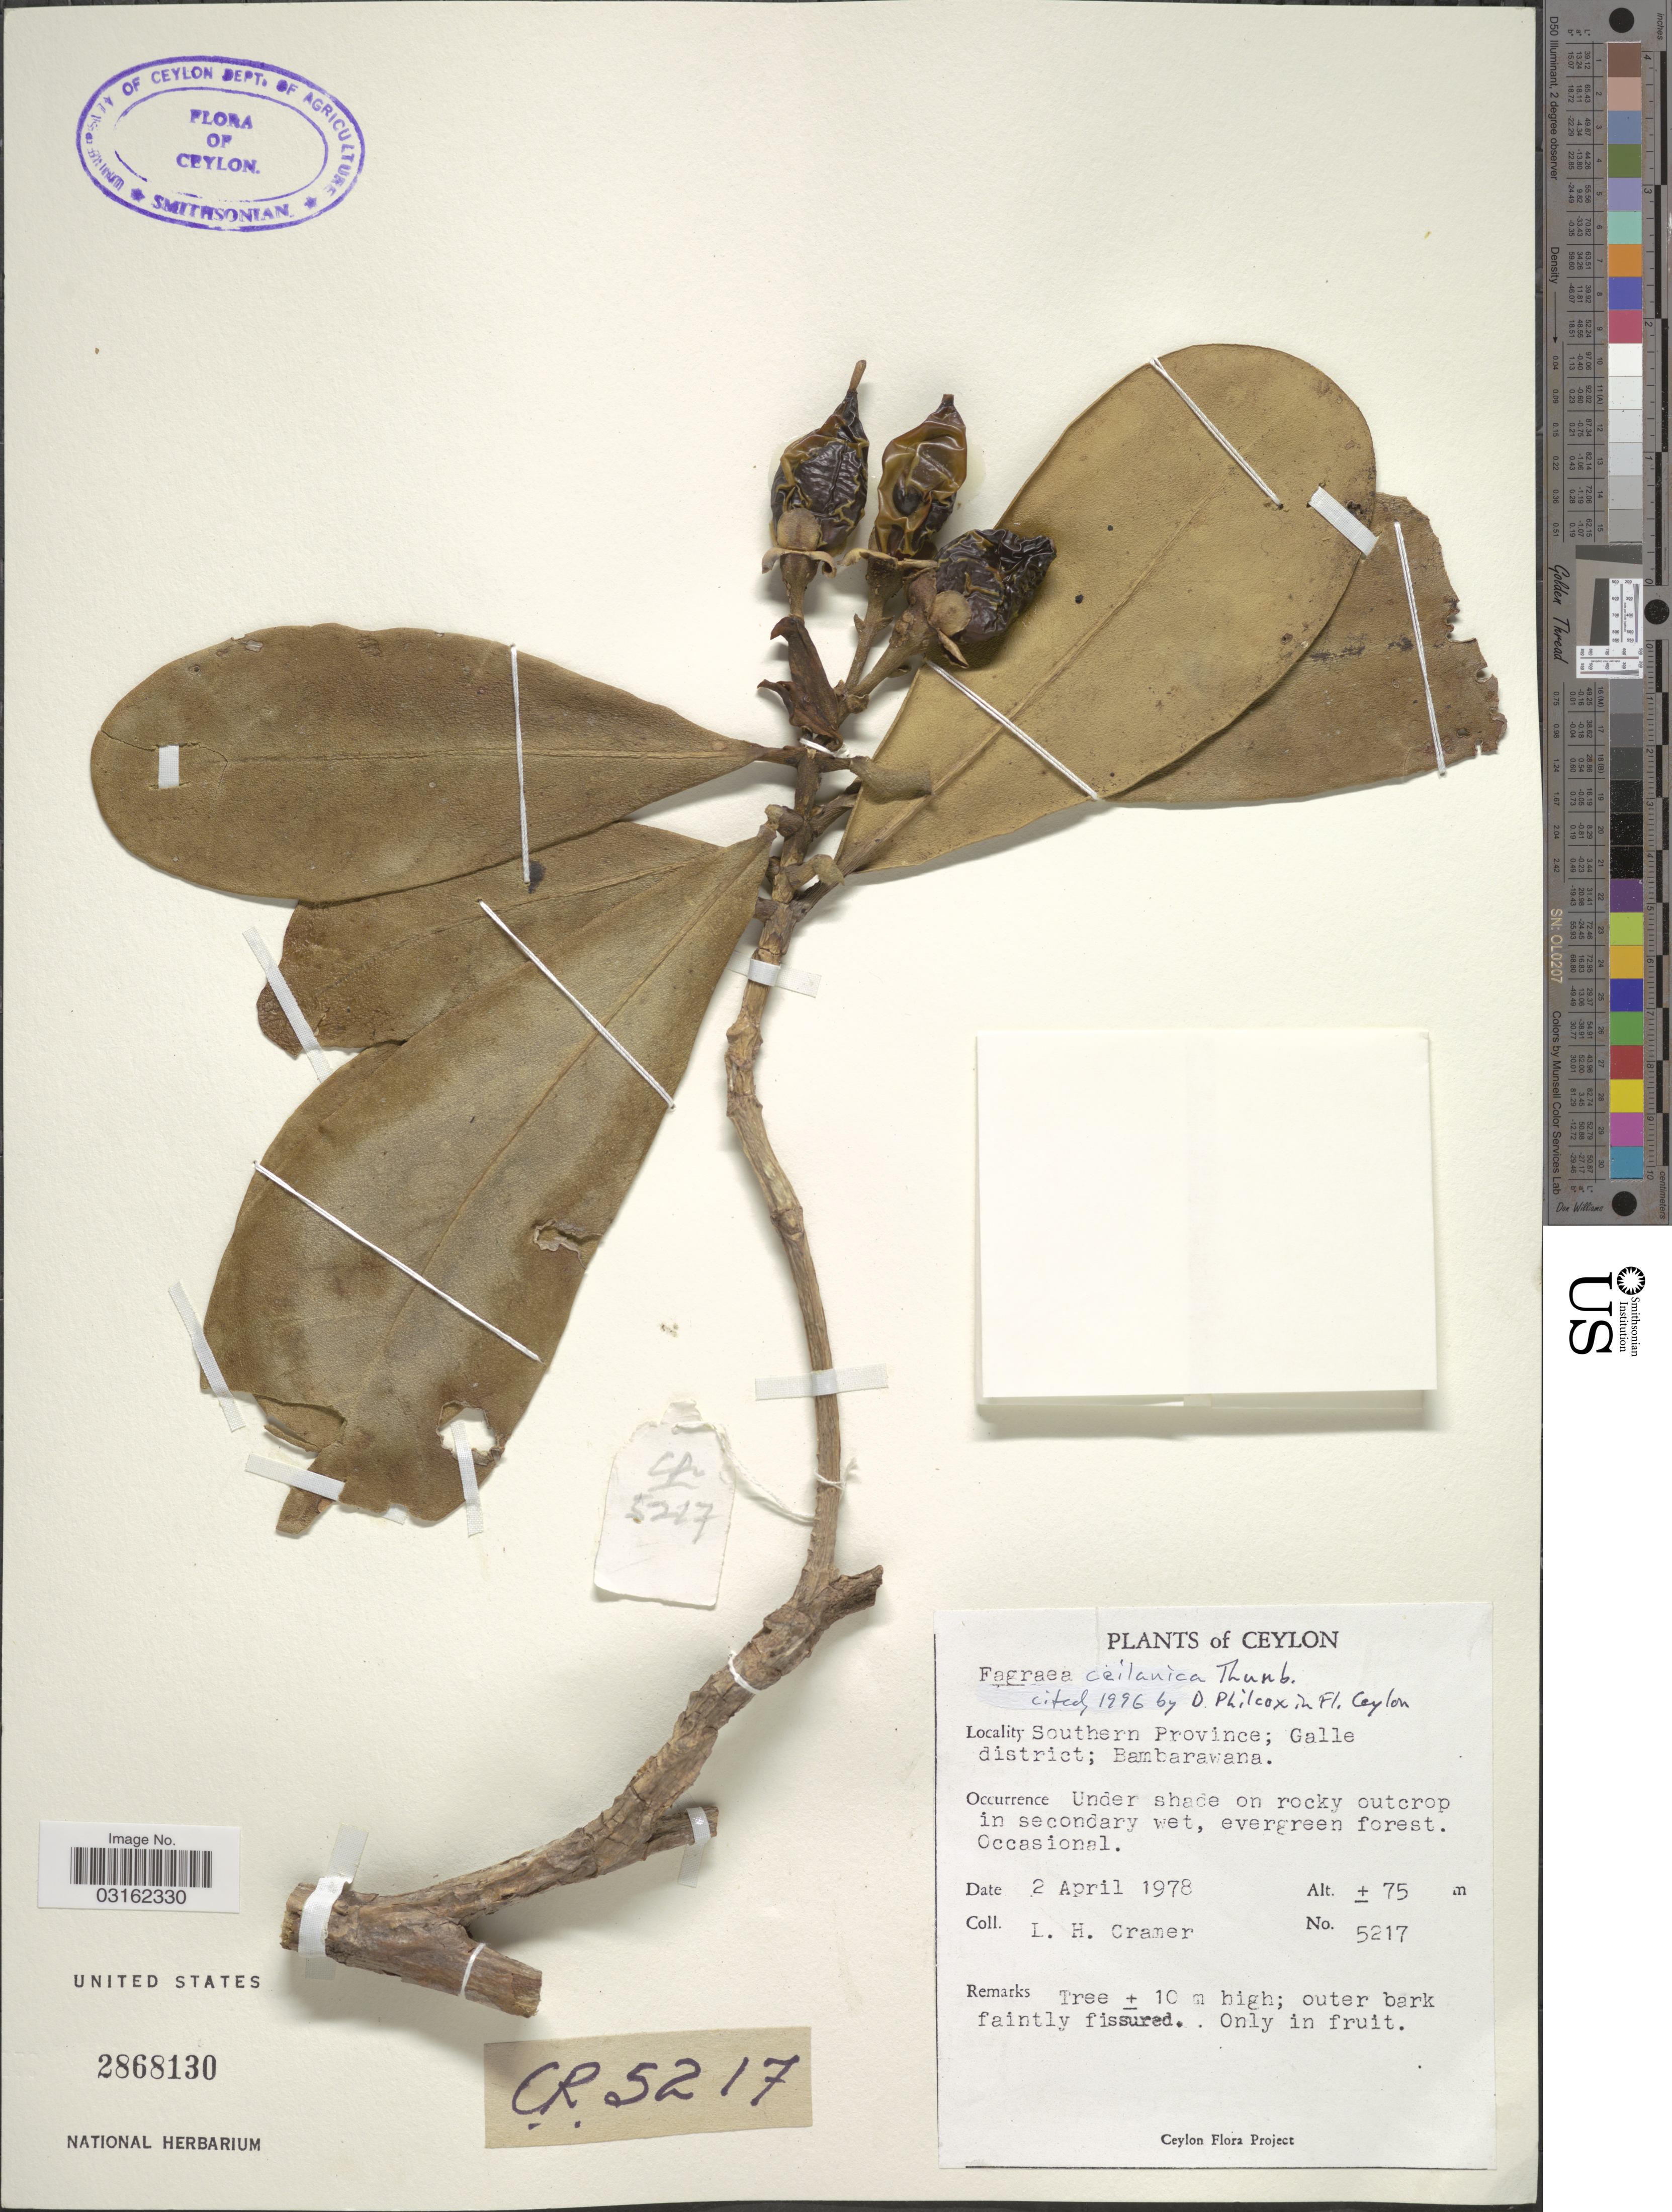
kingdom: Plantae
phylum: Tracheophyta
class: Magnoliopsida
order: Gentianales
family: Gentianaceae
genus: Fagraea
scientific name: Fagraea ceilanica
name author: Thunb.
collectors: L. H. Cramer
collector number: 5217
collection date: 1978-04-02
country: Sri Lanka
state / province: Southern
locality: Ceylon, Galle district; Bambarawana.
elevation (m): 75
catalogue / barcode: US 2868130